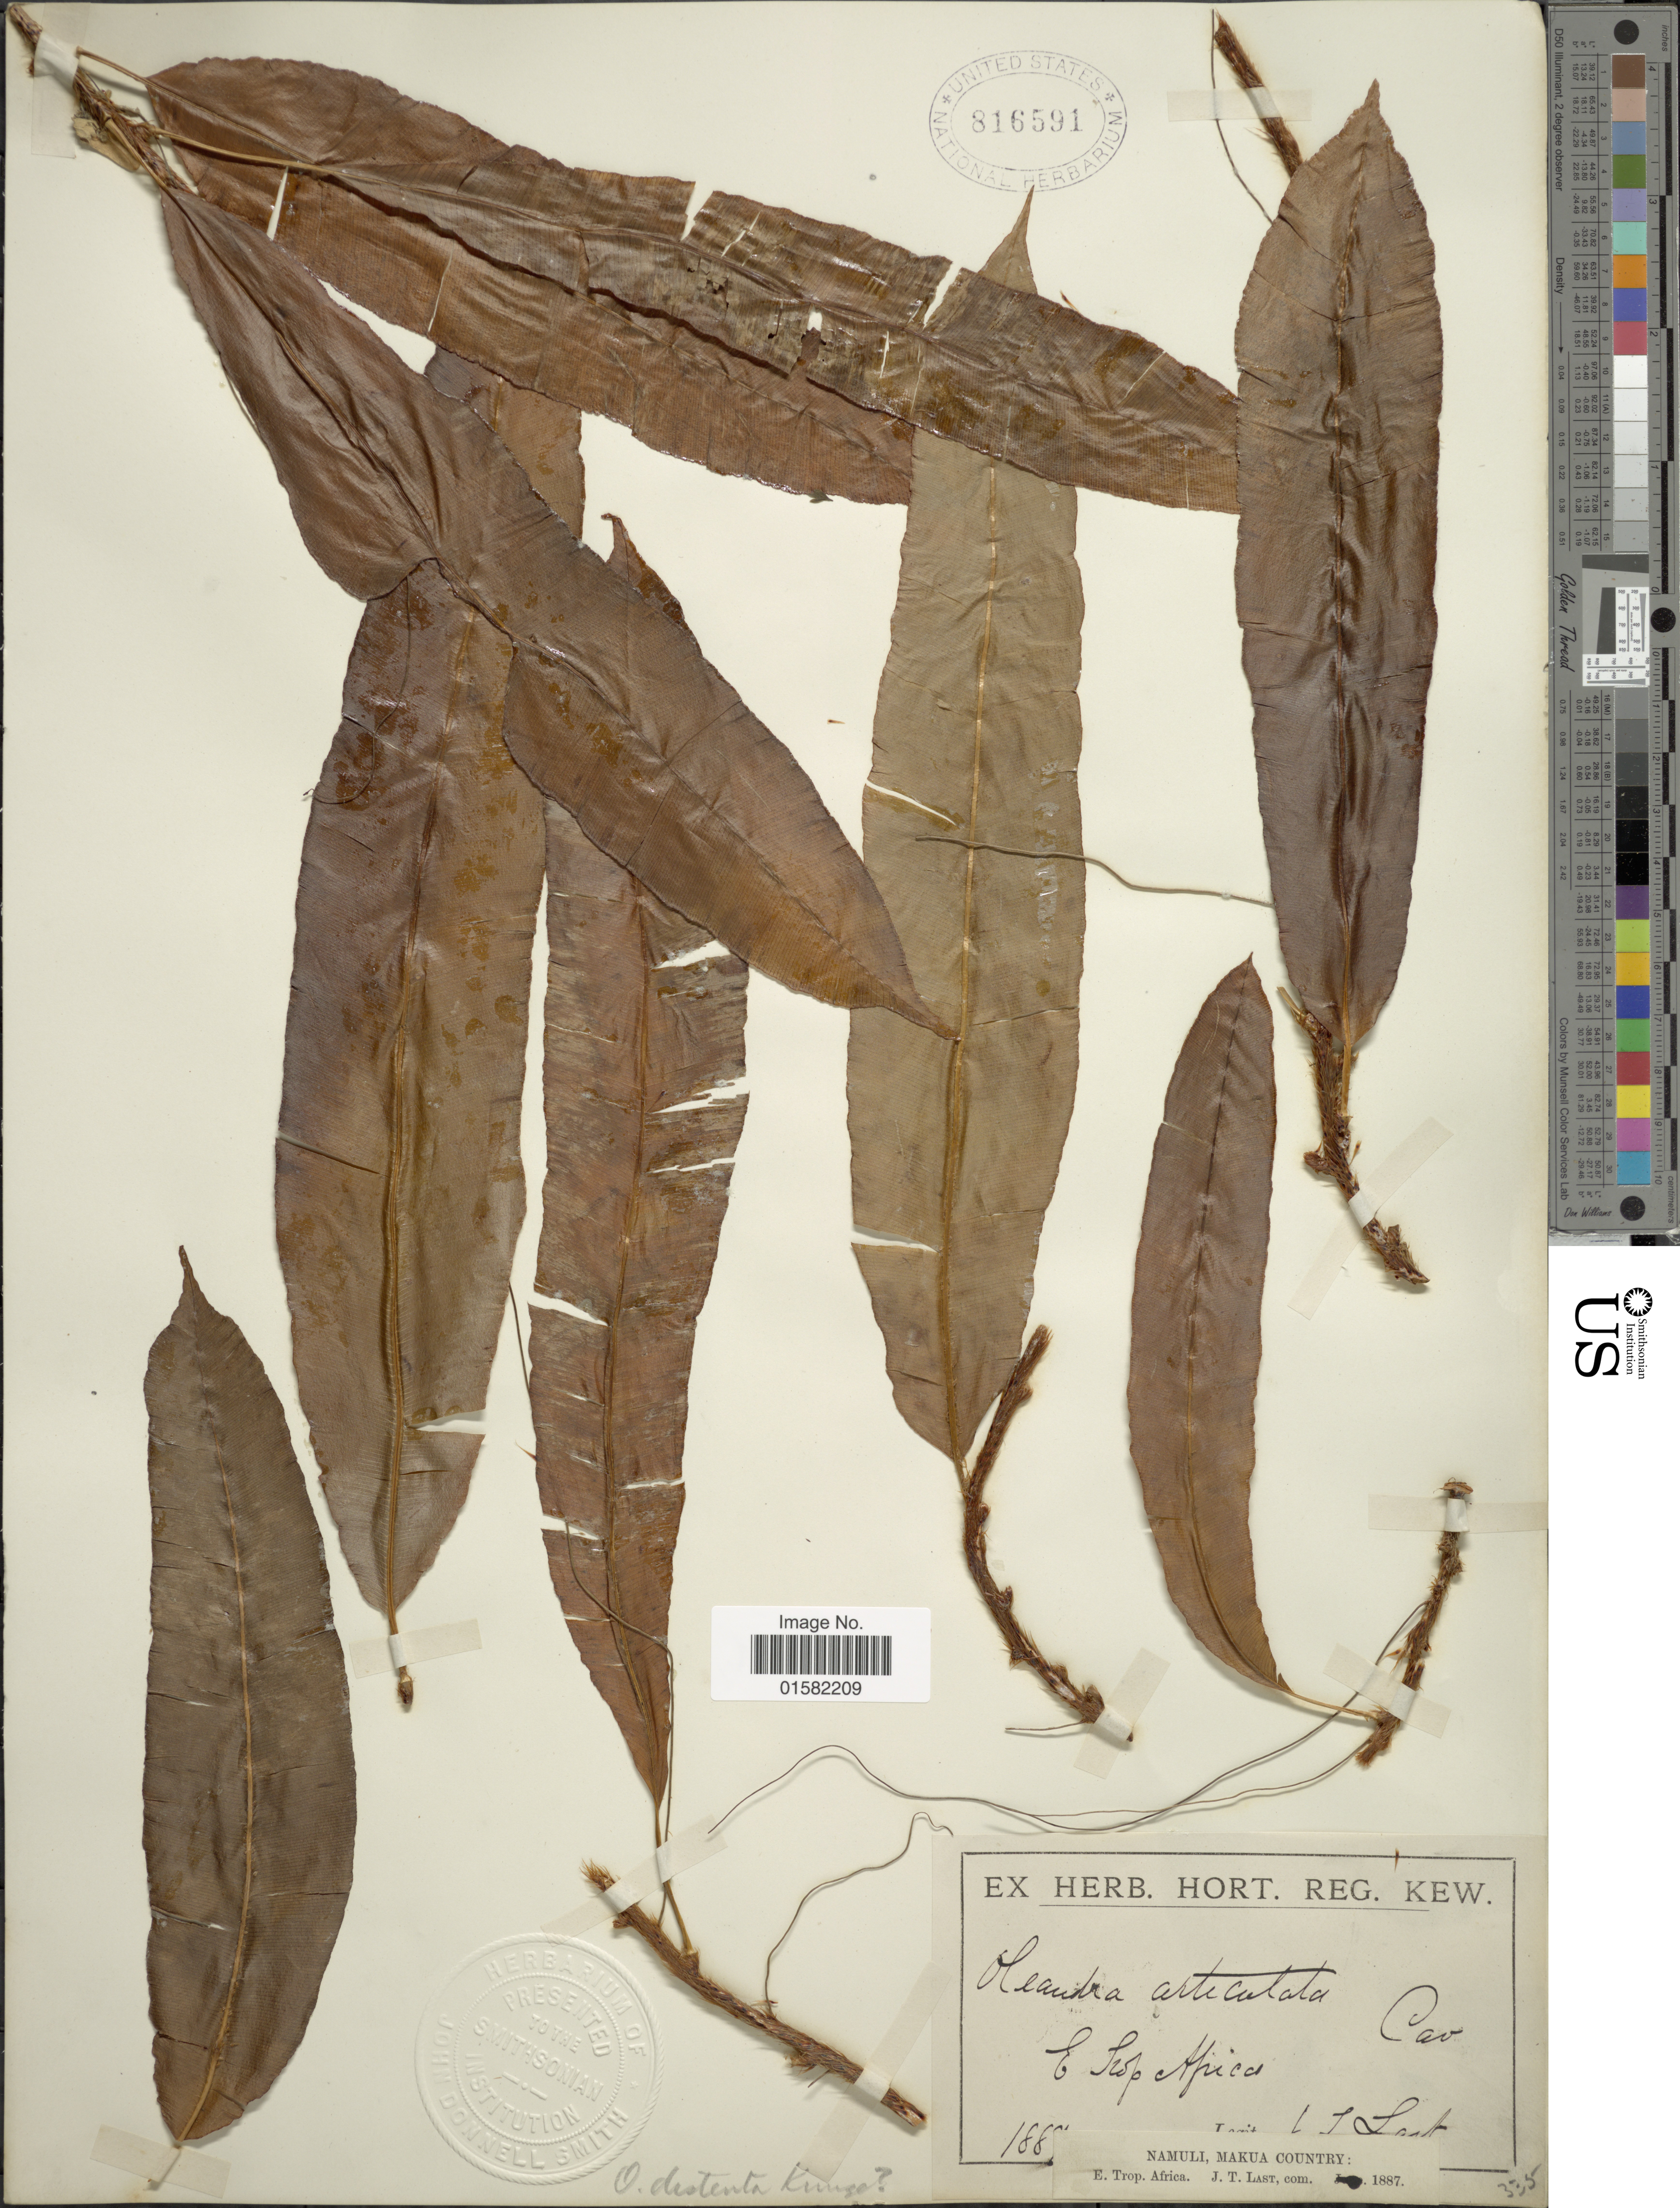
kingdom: Plantae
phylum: Tracheophyta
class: Polypodiopsida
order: Polypodiales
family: Oleandraceae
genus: Oleandra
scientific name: Oleandra articulata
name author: (Sw.) C. Presl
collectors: J. Last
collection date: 1887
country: Mozambique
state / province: Zambézia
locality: E Top Africa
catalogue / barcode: US 816591